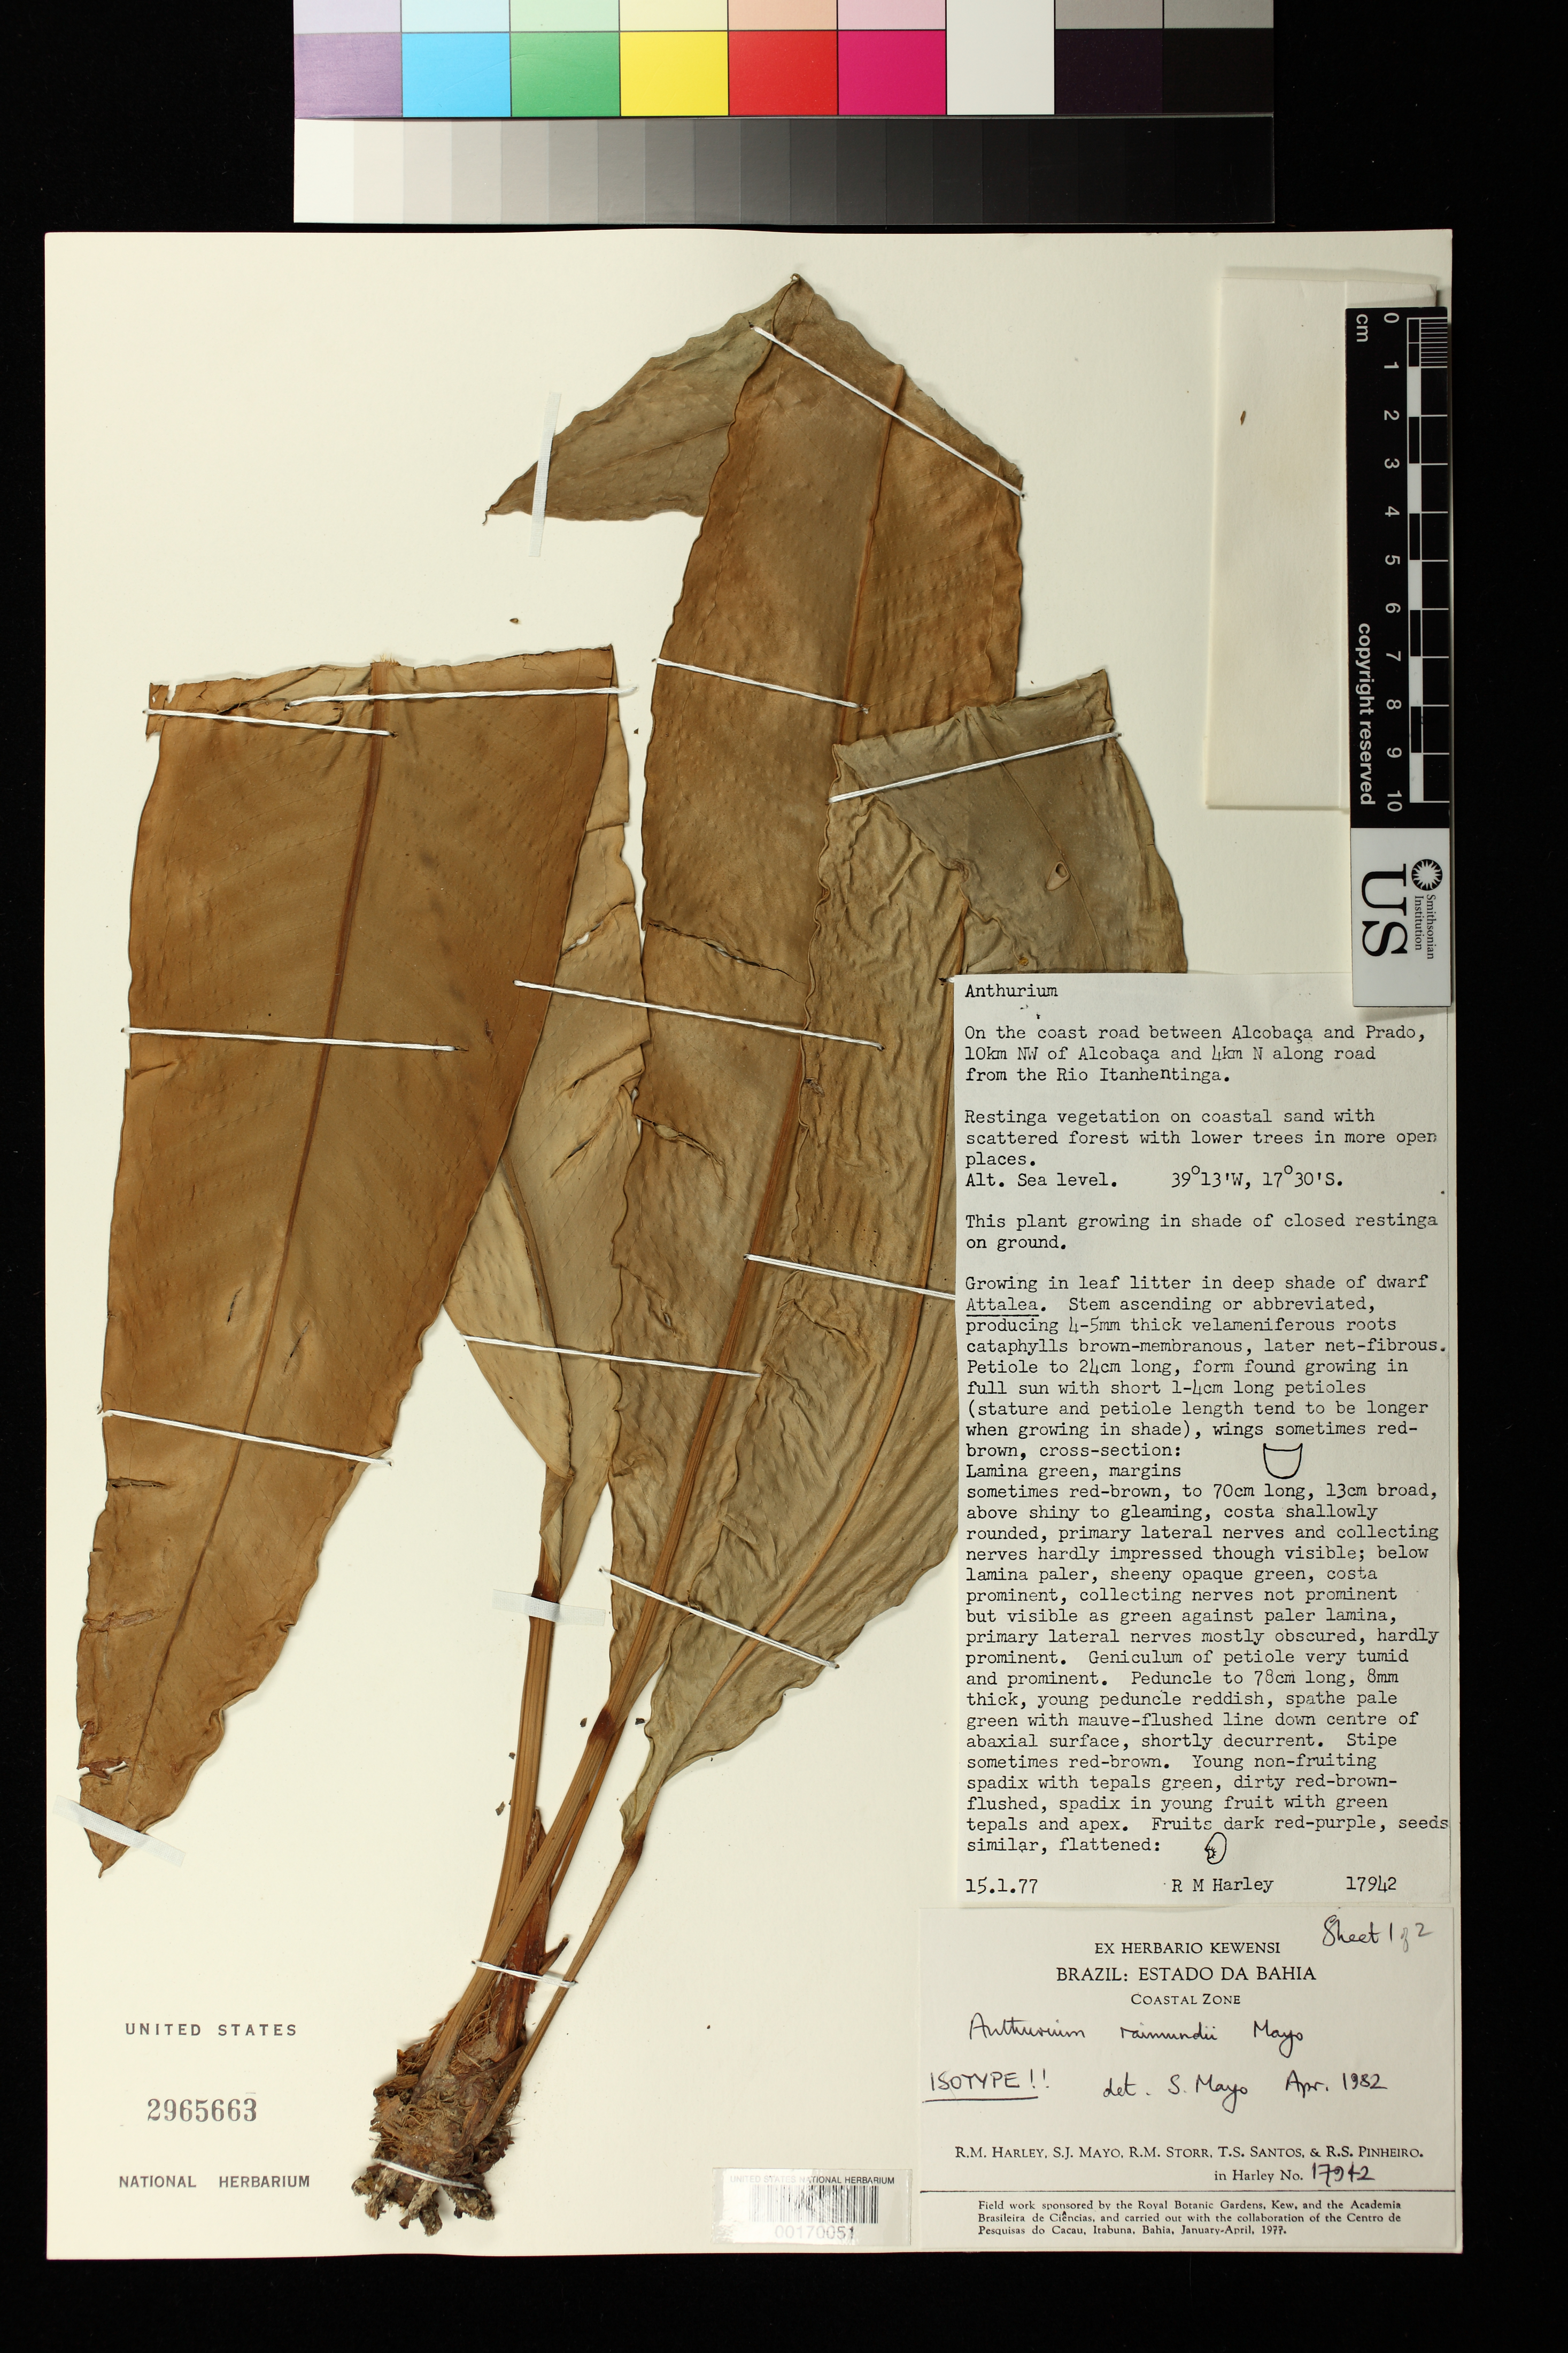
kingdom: Plantae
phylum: Tracheophyta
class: Liliopsida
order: Alismatales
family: Araceae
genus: Anthurium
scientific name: Anthurium raimundii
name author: Mayo et al.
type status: Isotype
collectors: R. M. Harley, S. J. Mayo, R. M. Storr, T. S. Santos & R. S. Pinheiro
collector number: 17942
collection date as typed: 15 Jan 1977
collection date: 1977-01-15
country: Brazil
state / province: Bahia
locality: On the coast road between Alcobaça and Prado, 10 km NW of Alcobaça and 4 km N along road from Rio Itanhentinga.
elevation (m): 0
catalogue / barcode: US 2965663